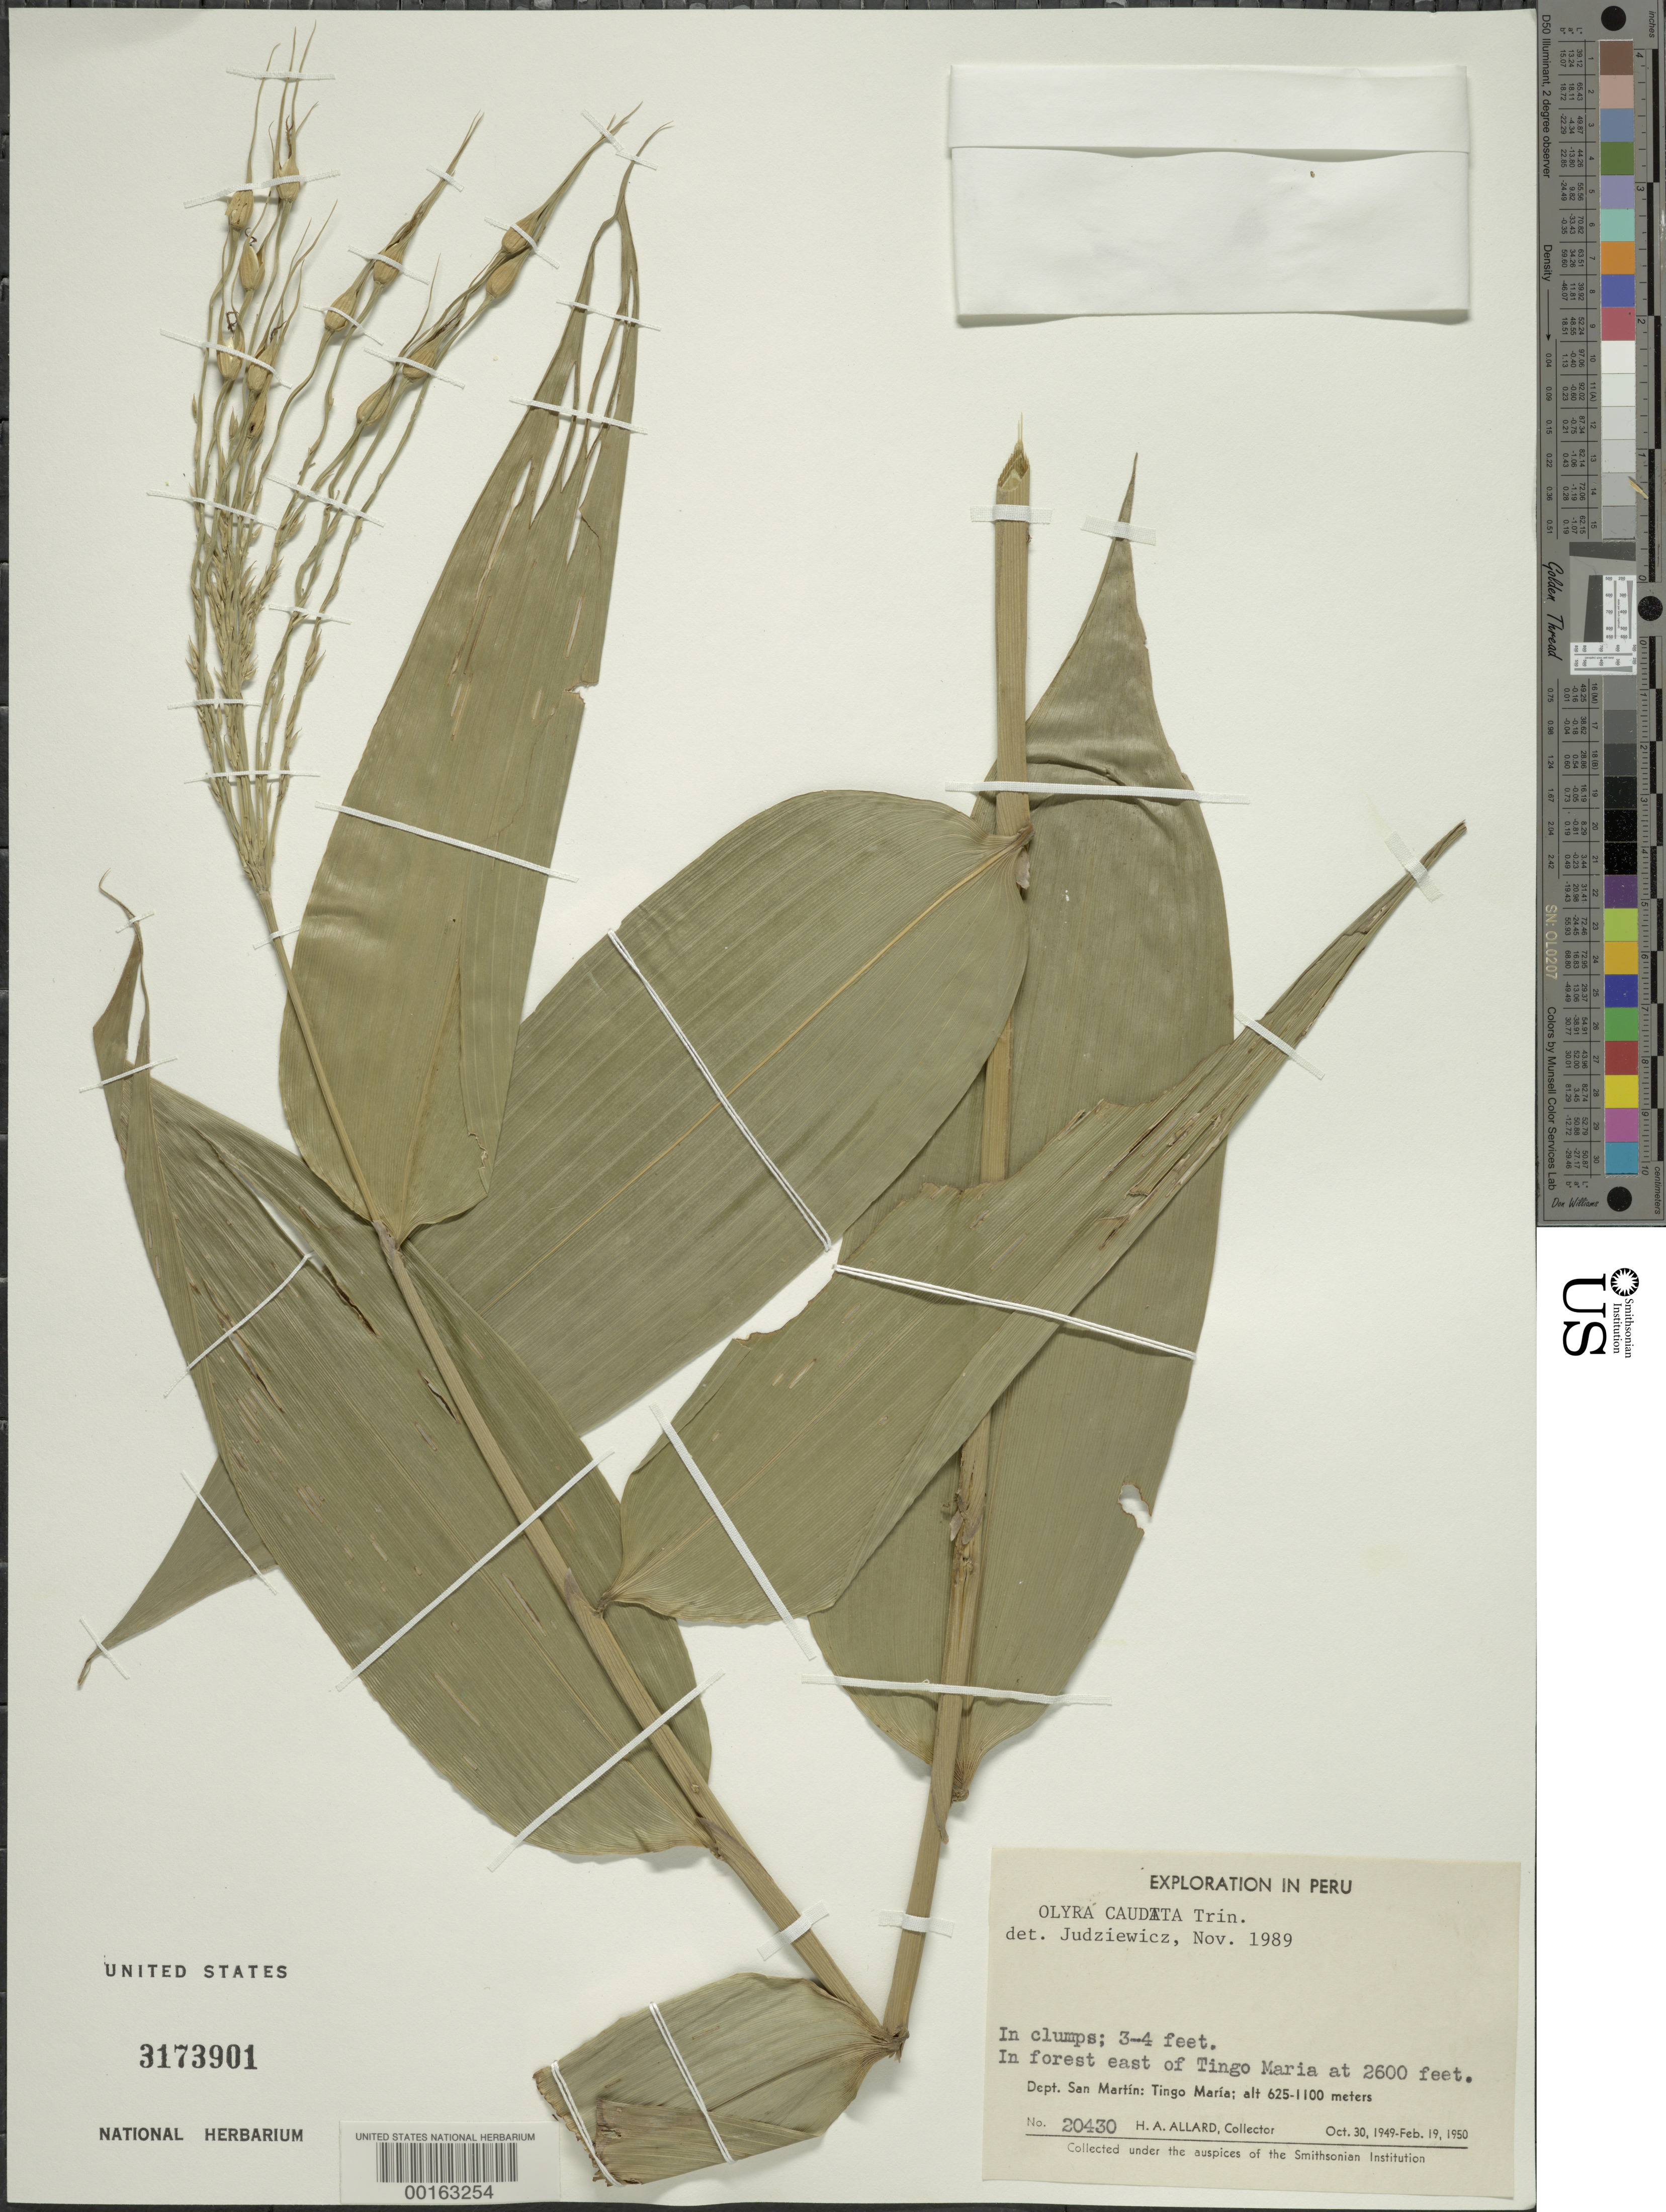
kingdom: Plantae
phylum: Tracheophyta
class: Liliopsida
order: Poales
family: Poaceae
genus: Olyra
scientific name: Olyra caudata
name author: Trin.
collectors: H. A. Allard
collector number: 20430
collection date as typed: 30 Oct 1949 to 19 Feb 1950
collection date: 1949-10-30/1950-02-19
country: Peru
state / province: San Martín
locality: East of tingo maria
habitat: In forest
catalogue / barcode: US 3173901